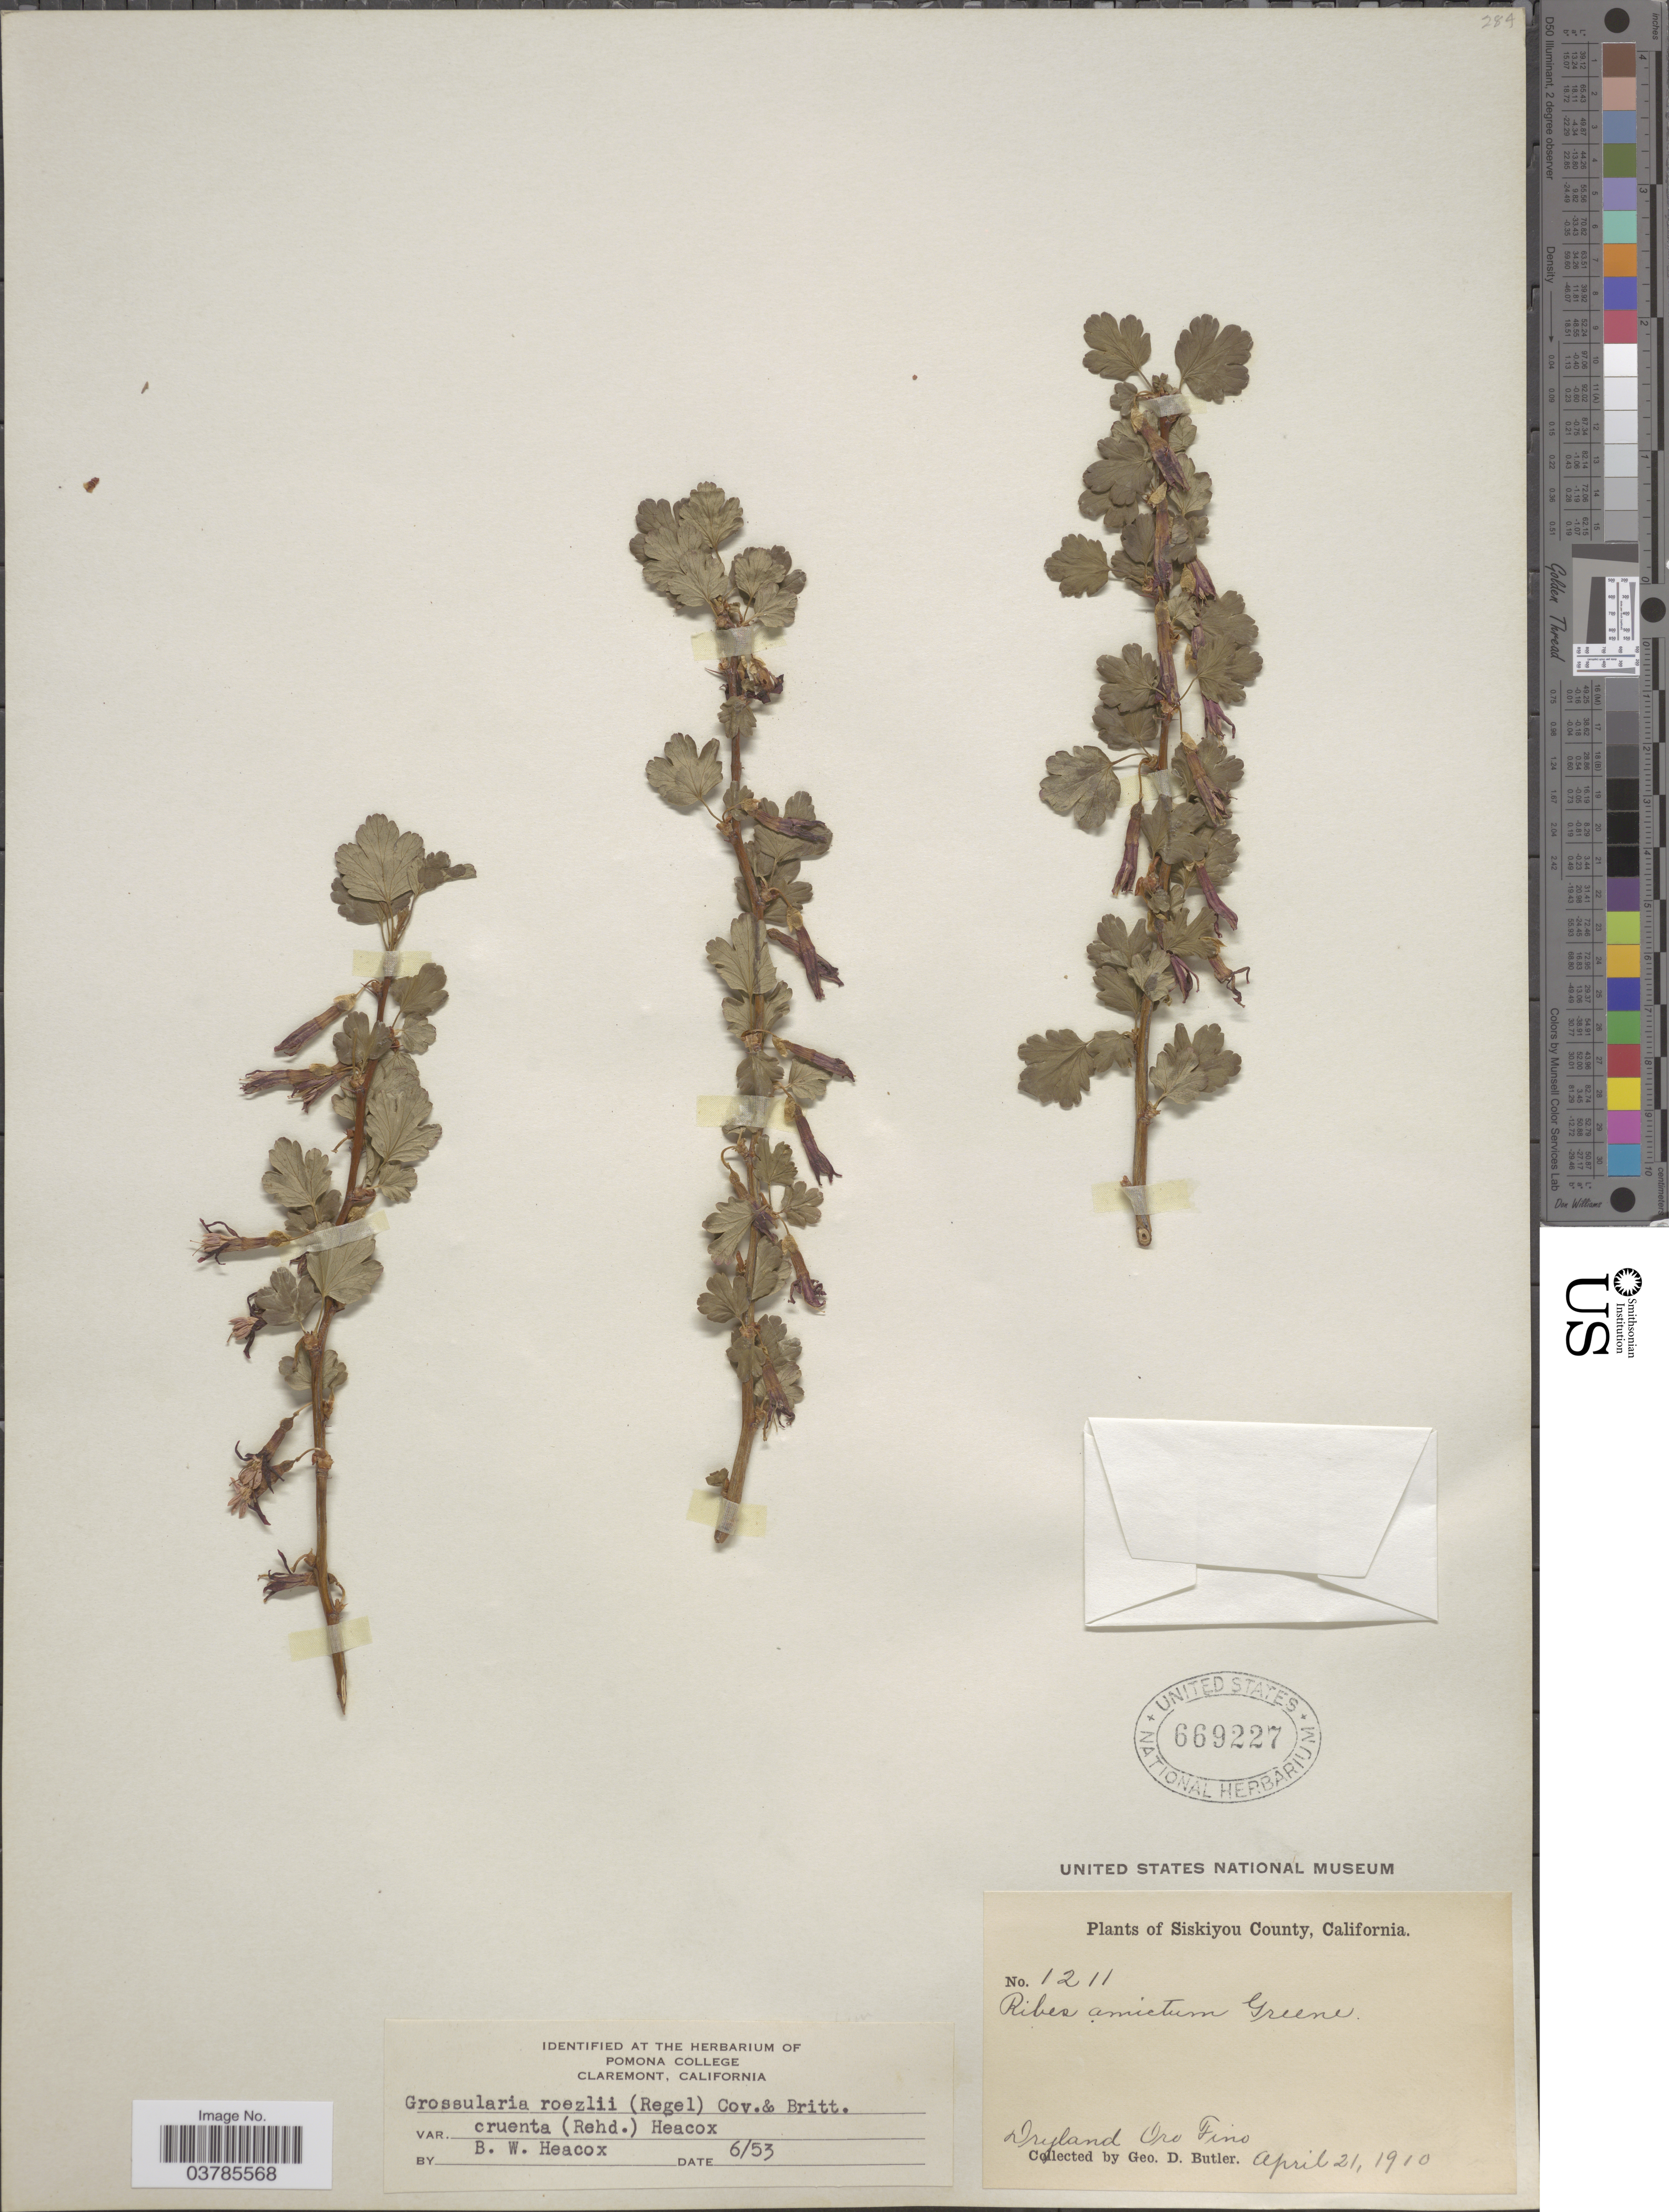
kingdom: Plantae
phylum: Tracheophyta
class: Magnoliopsida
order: Saxifragales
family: Grossulariaceae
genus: Ribes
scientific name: Ribes roezlii var. cruentum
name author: (Greene) Rehder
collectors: G. D. Butler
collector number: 1211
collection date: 1910-04-21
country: United States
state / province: California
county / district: Siskiyou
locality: Siskiyou County. Dryland Oro Fino.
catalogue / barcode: US 669227